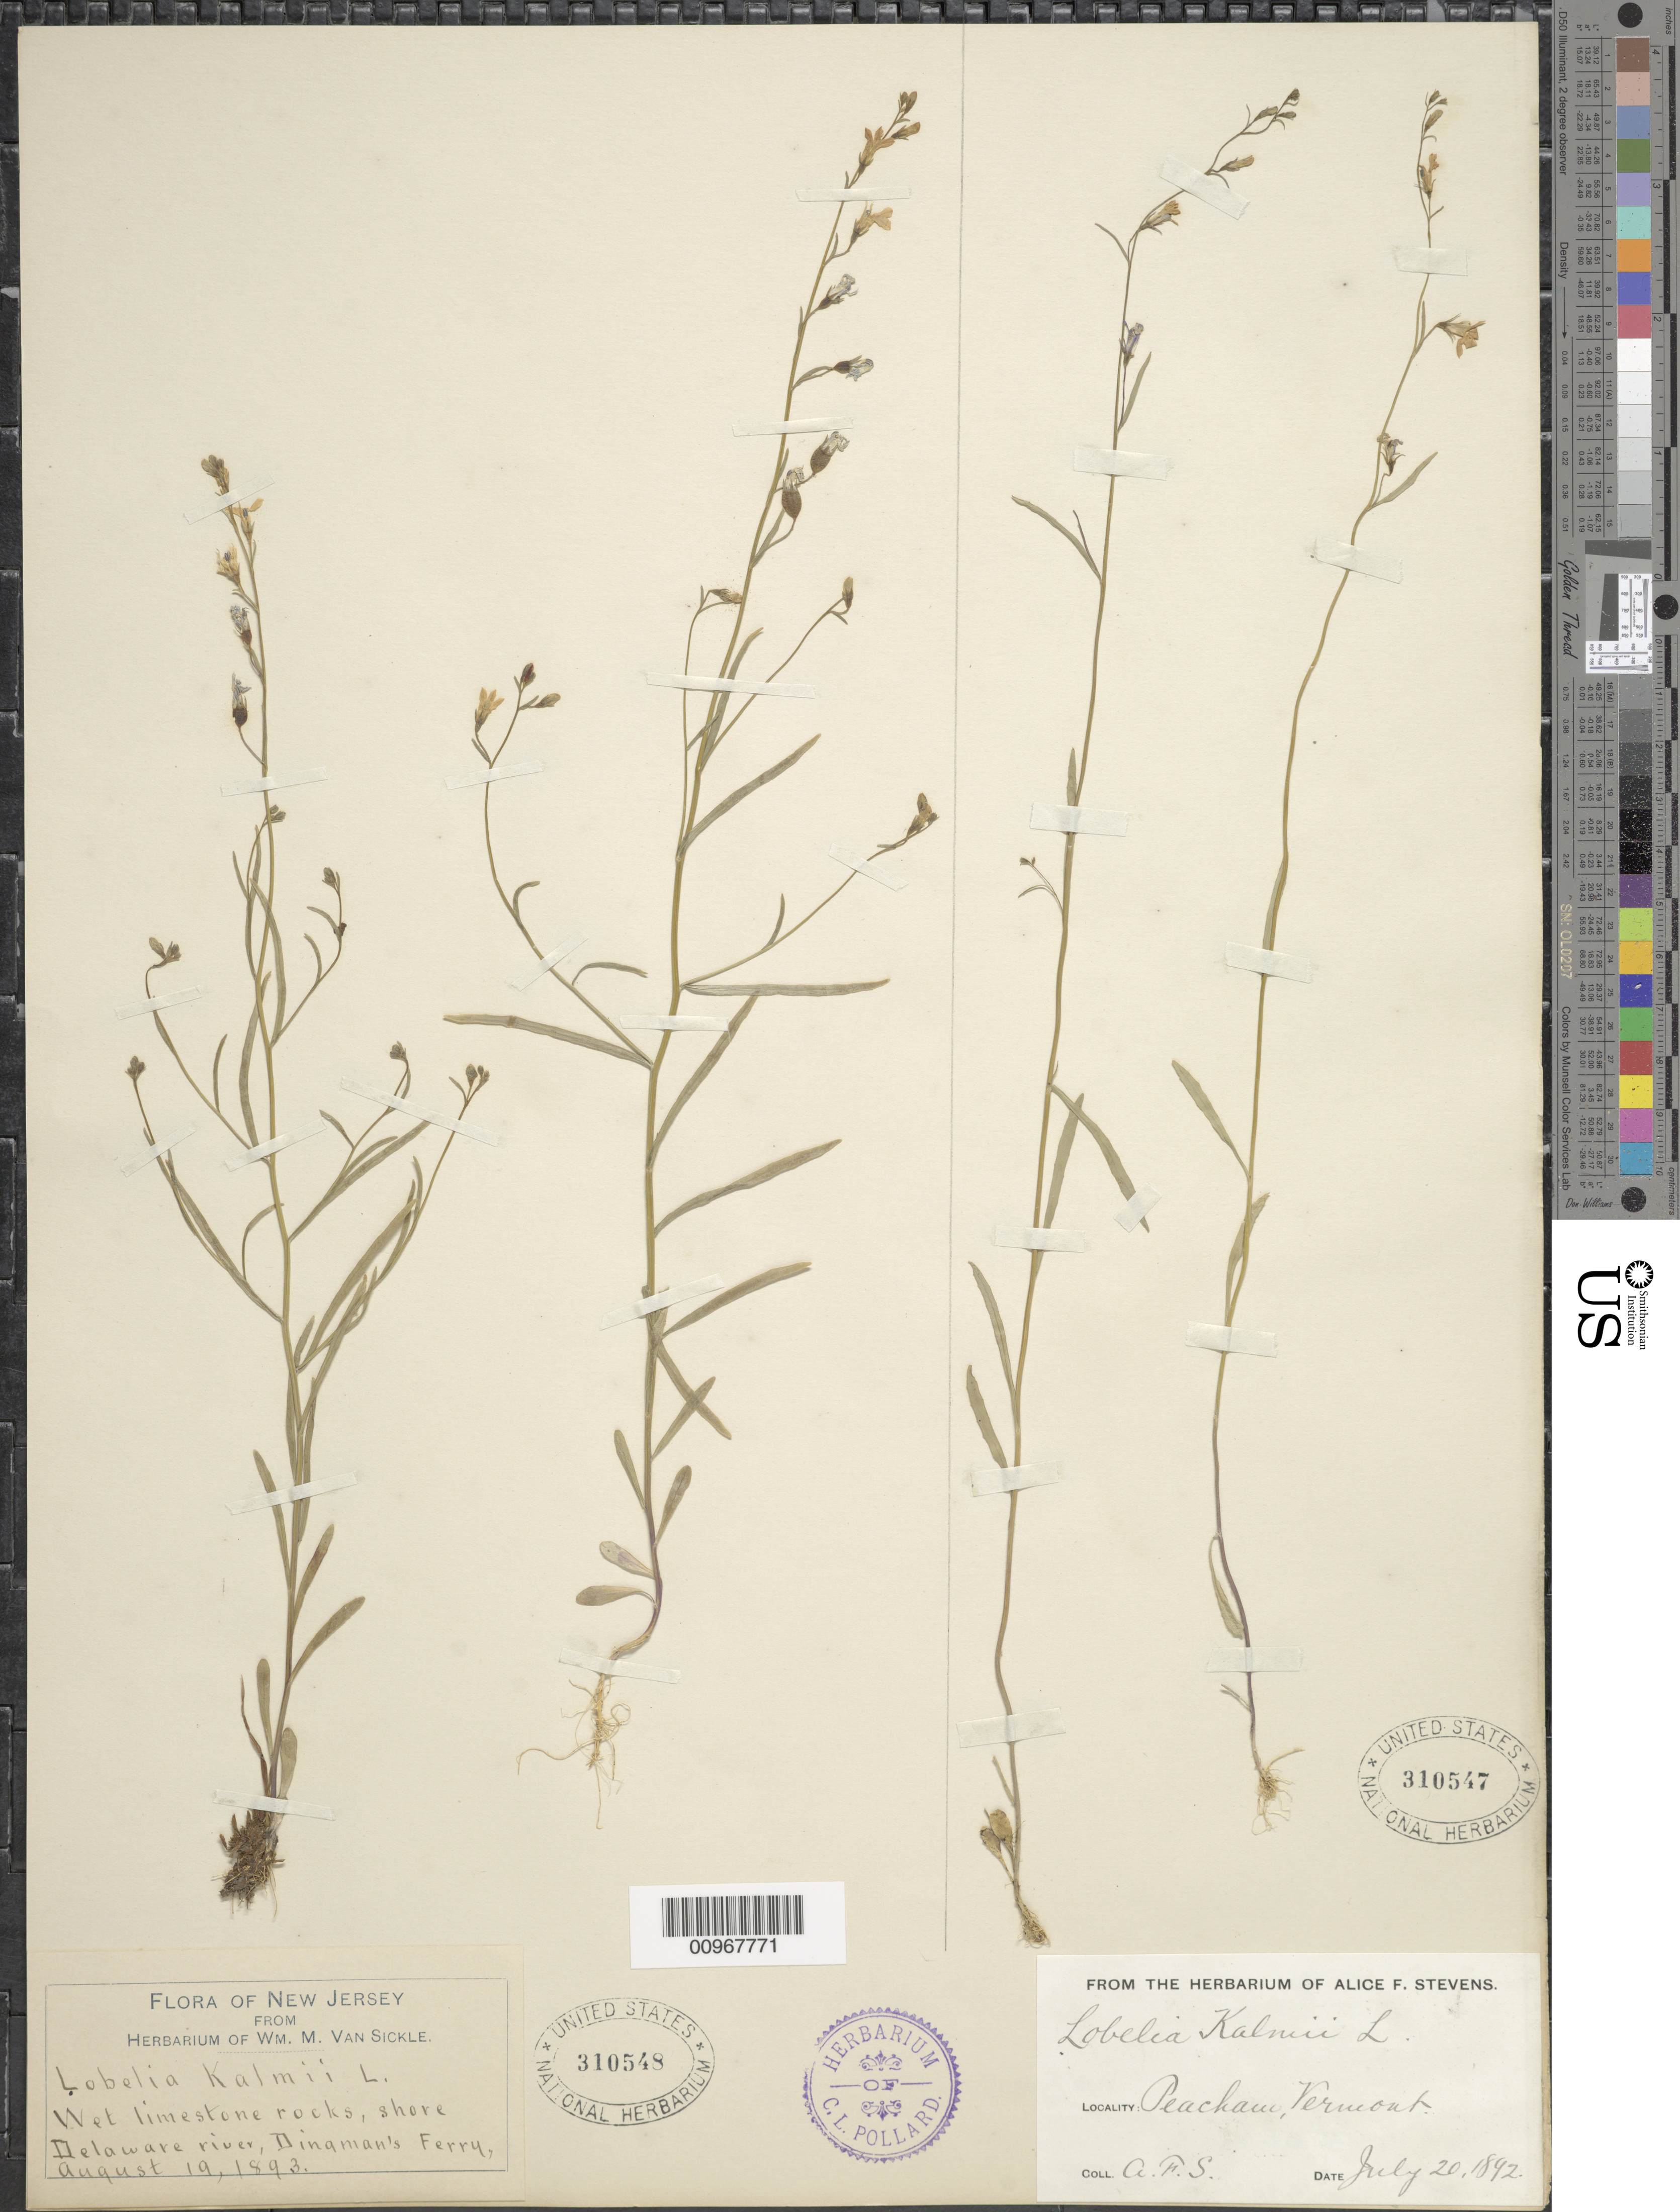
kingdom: Plantae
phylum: Tracheophyta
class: Magnoliopsida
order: Asterales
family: Campanulaceae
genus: Lobelia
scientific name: Lobelia kalmii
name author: L.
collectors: W. M. Van Sickle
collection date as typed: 19 Aug 1893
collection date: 1893-08-19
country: United States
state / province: New Jersey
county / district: Sussex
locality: Dingman's ferry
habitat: wet limestone rocks, shore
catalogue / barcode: US 310548